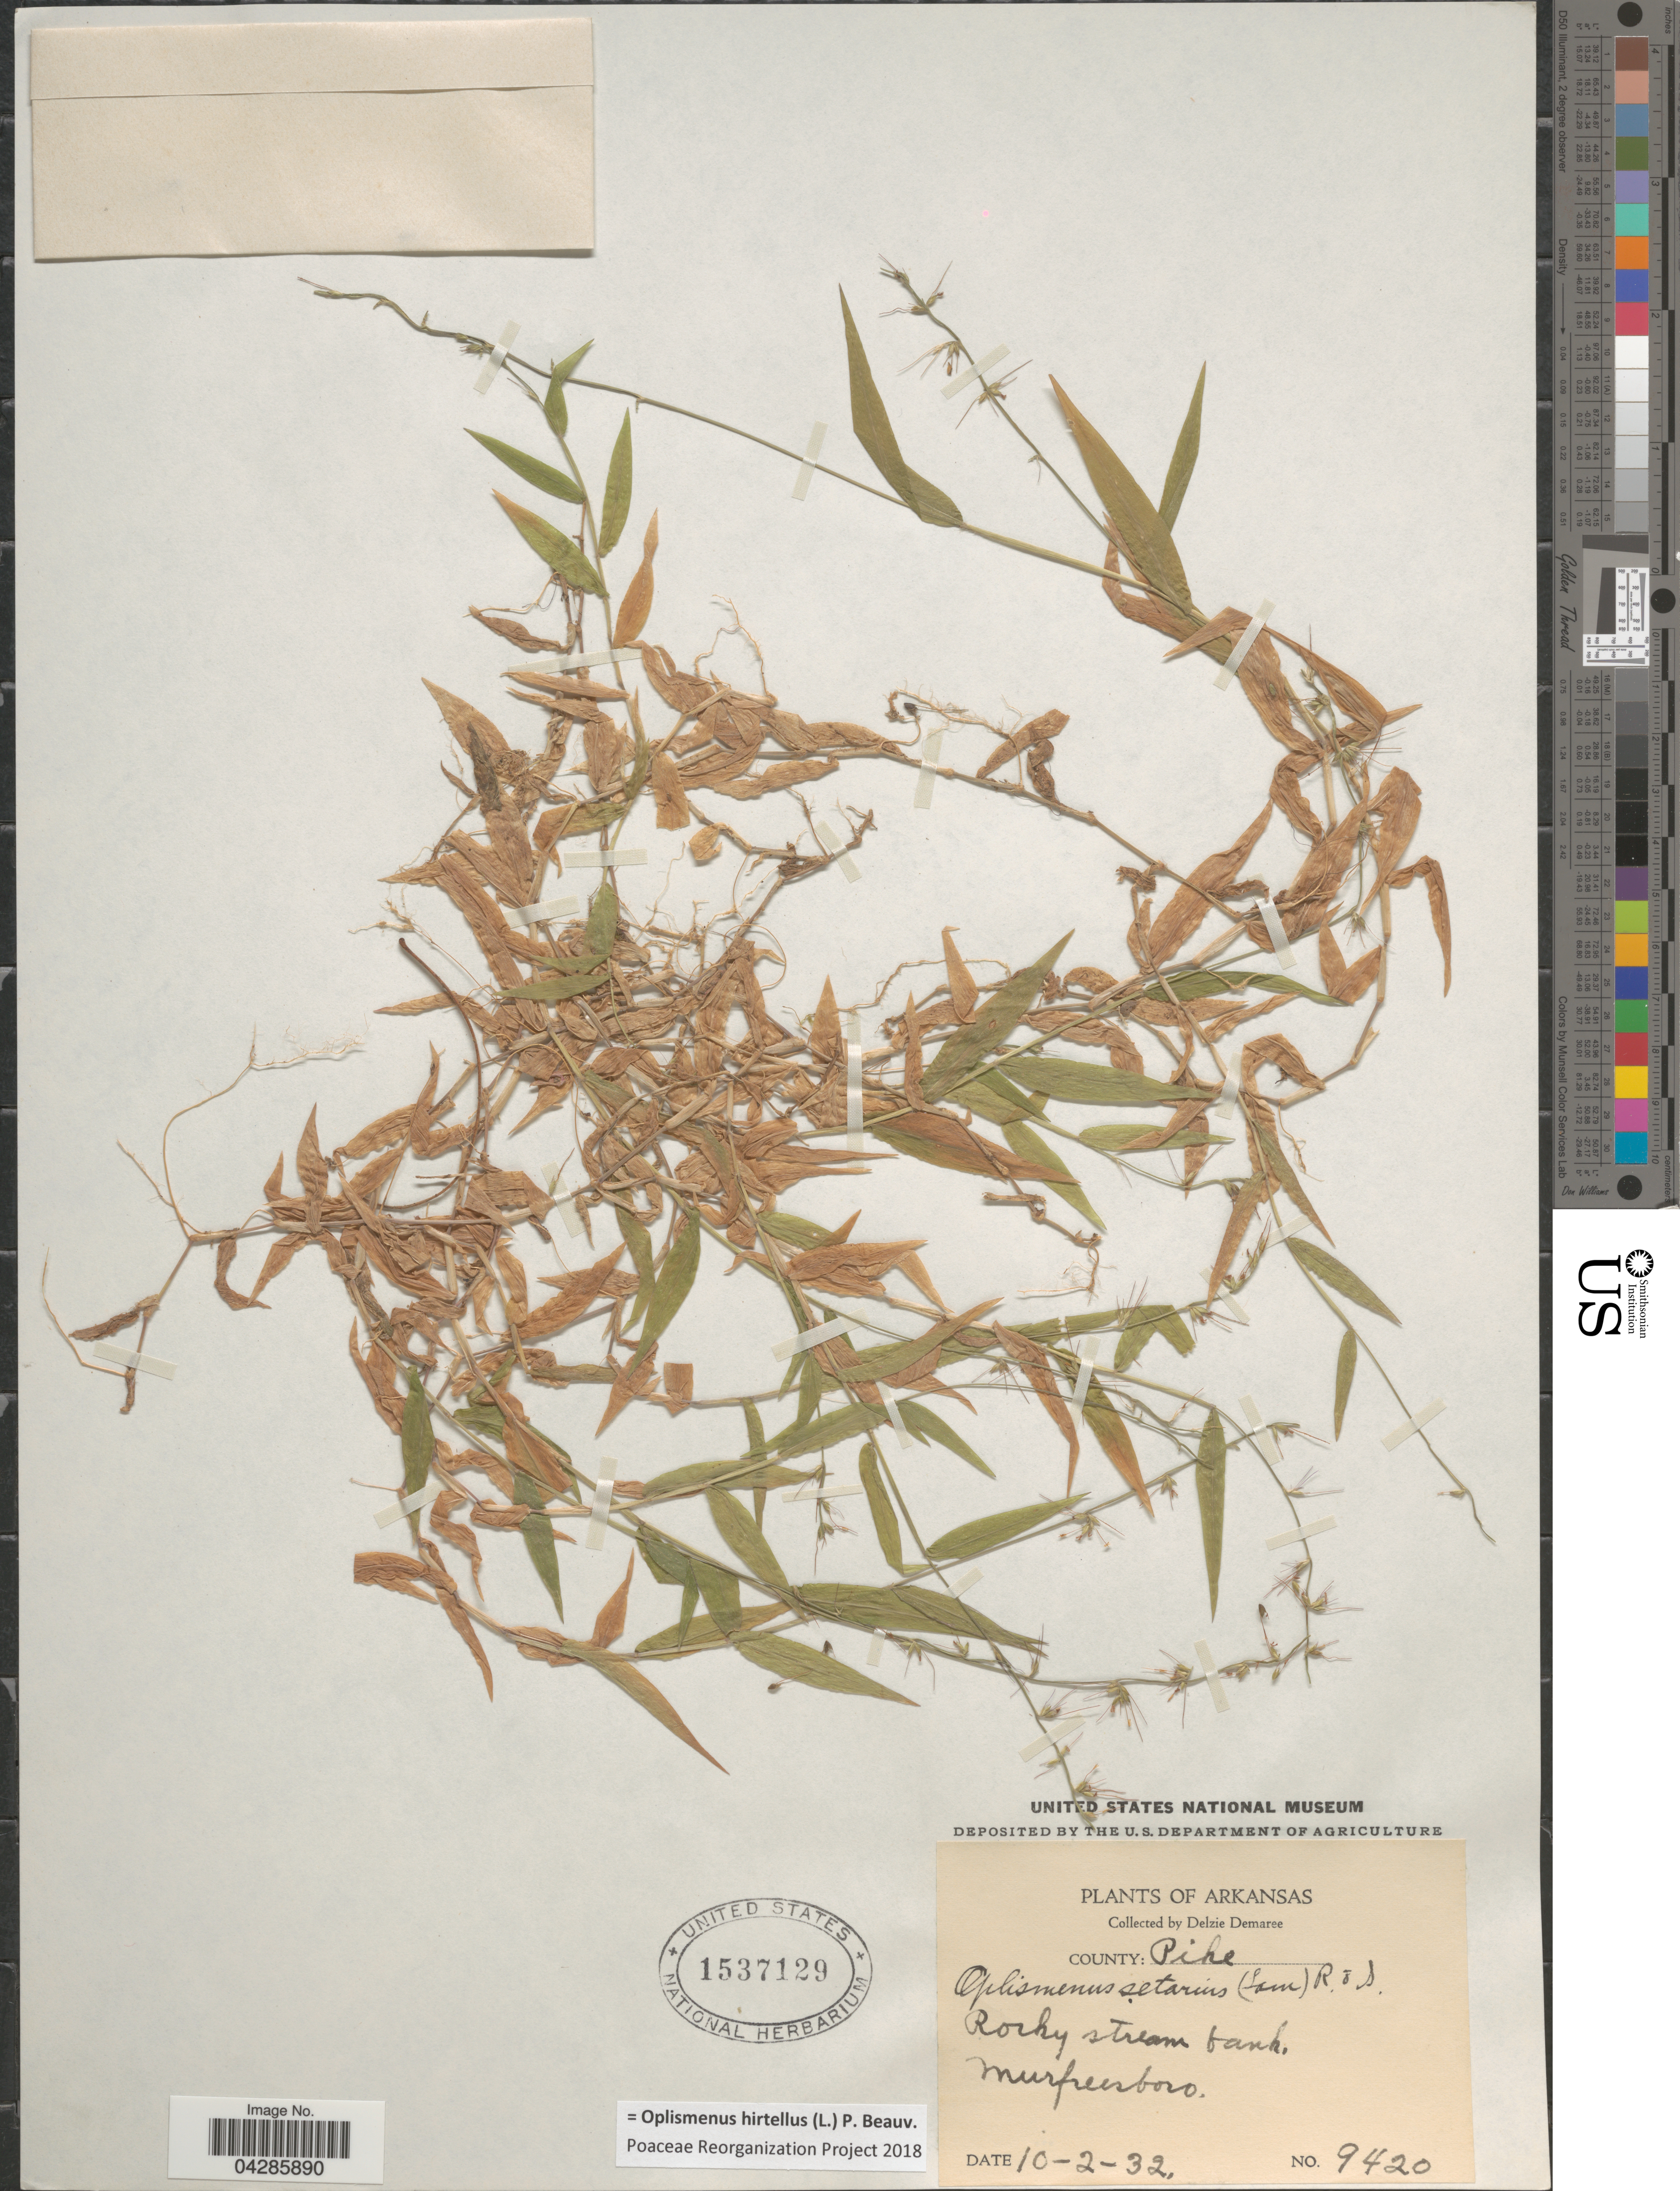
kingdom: Plantae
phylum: Tracheophyta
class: Liliopsida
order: Poales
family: Poaceae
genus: Oplismenus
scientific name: Oplismenus hirtellus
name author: (L.) P. Beauv.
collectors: D. Demaree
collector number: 9420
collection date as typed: Transcribed d/m/y: 10/2/32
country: United States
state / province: Arkansas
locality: County: Pike. Rocky streambank. Murfreesboro.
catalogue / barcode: US 1537129